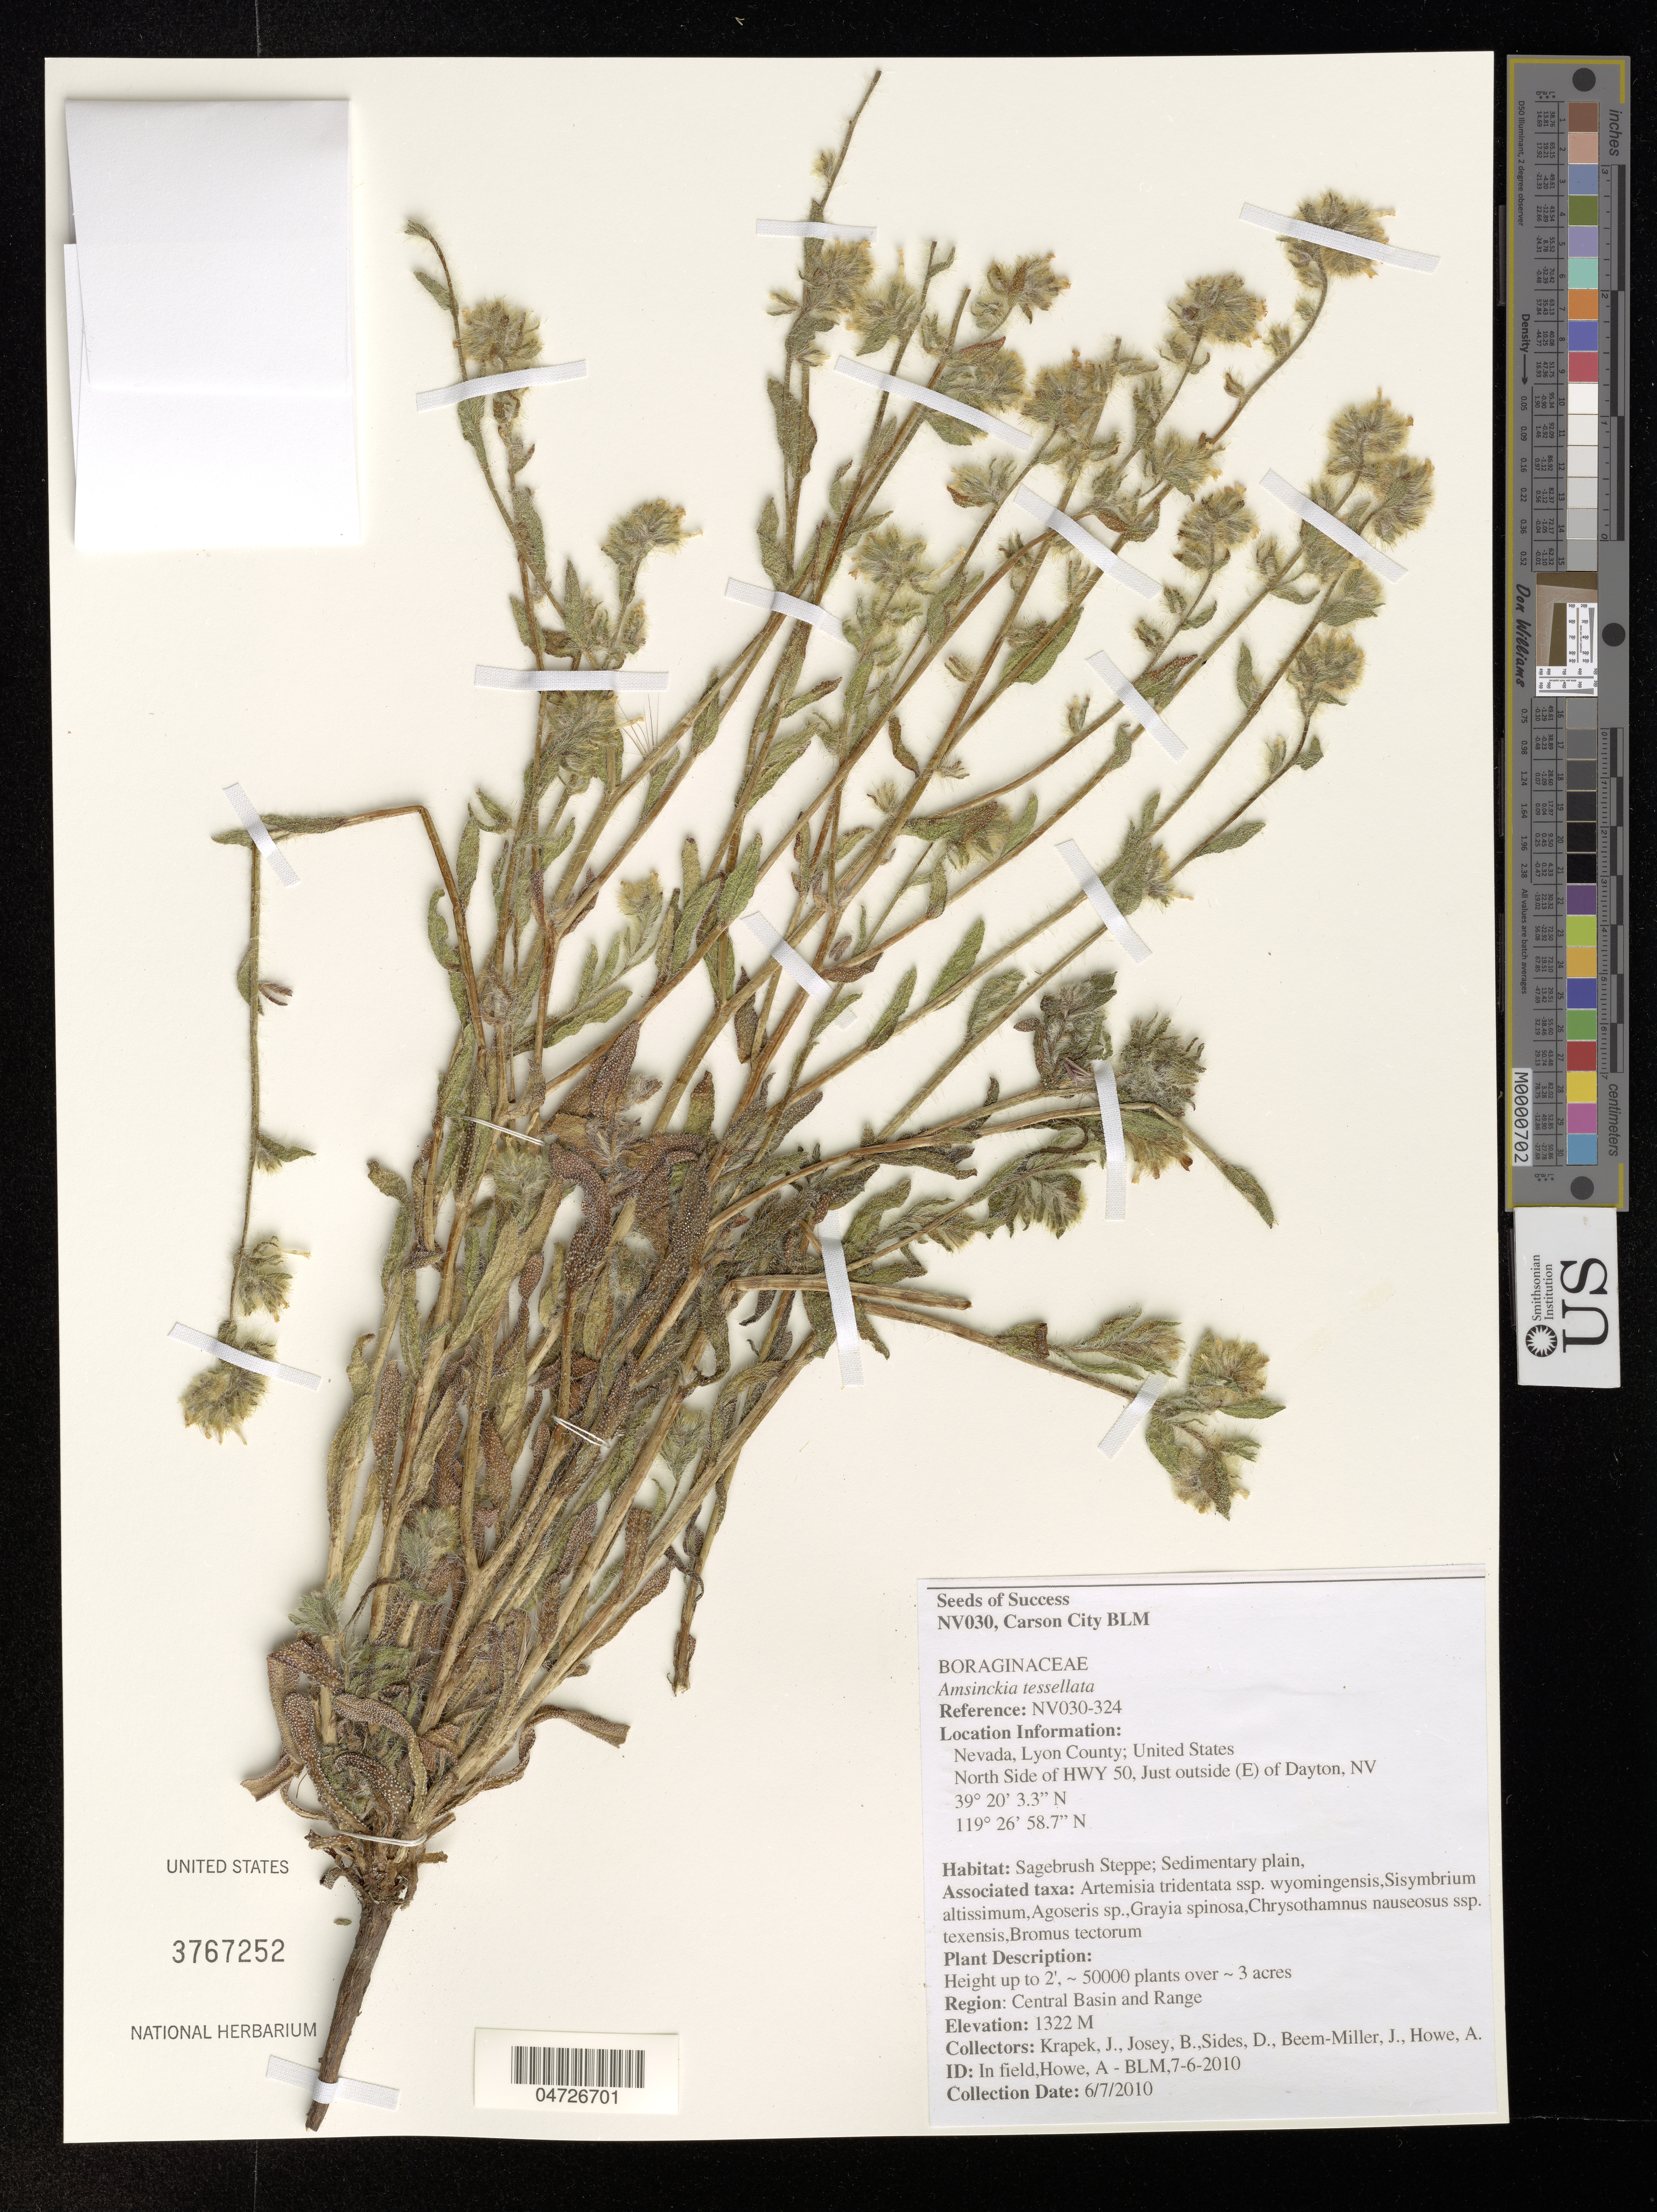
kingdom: Plantae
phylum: Tracheophyta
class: Magnoliopsida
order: Boraginales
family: Boraginaceae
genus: Amsinckia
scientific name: Amsinckia tessellata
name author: A. Gray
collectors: J. Krapek, B. Josey, D. Sides, J. Beem-Miller & A. Howe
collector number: NV030-324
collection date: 2010-07-06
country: United States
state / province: Nevada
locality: Lyon County. North Side of Hwy 50, Just outside (E) of Dayton.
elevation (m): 1322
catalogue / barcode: US 3767252